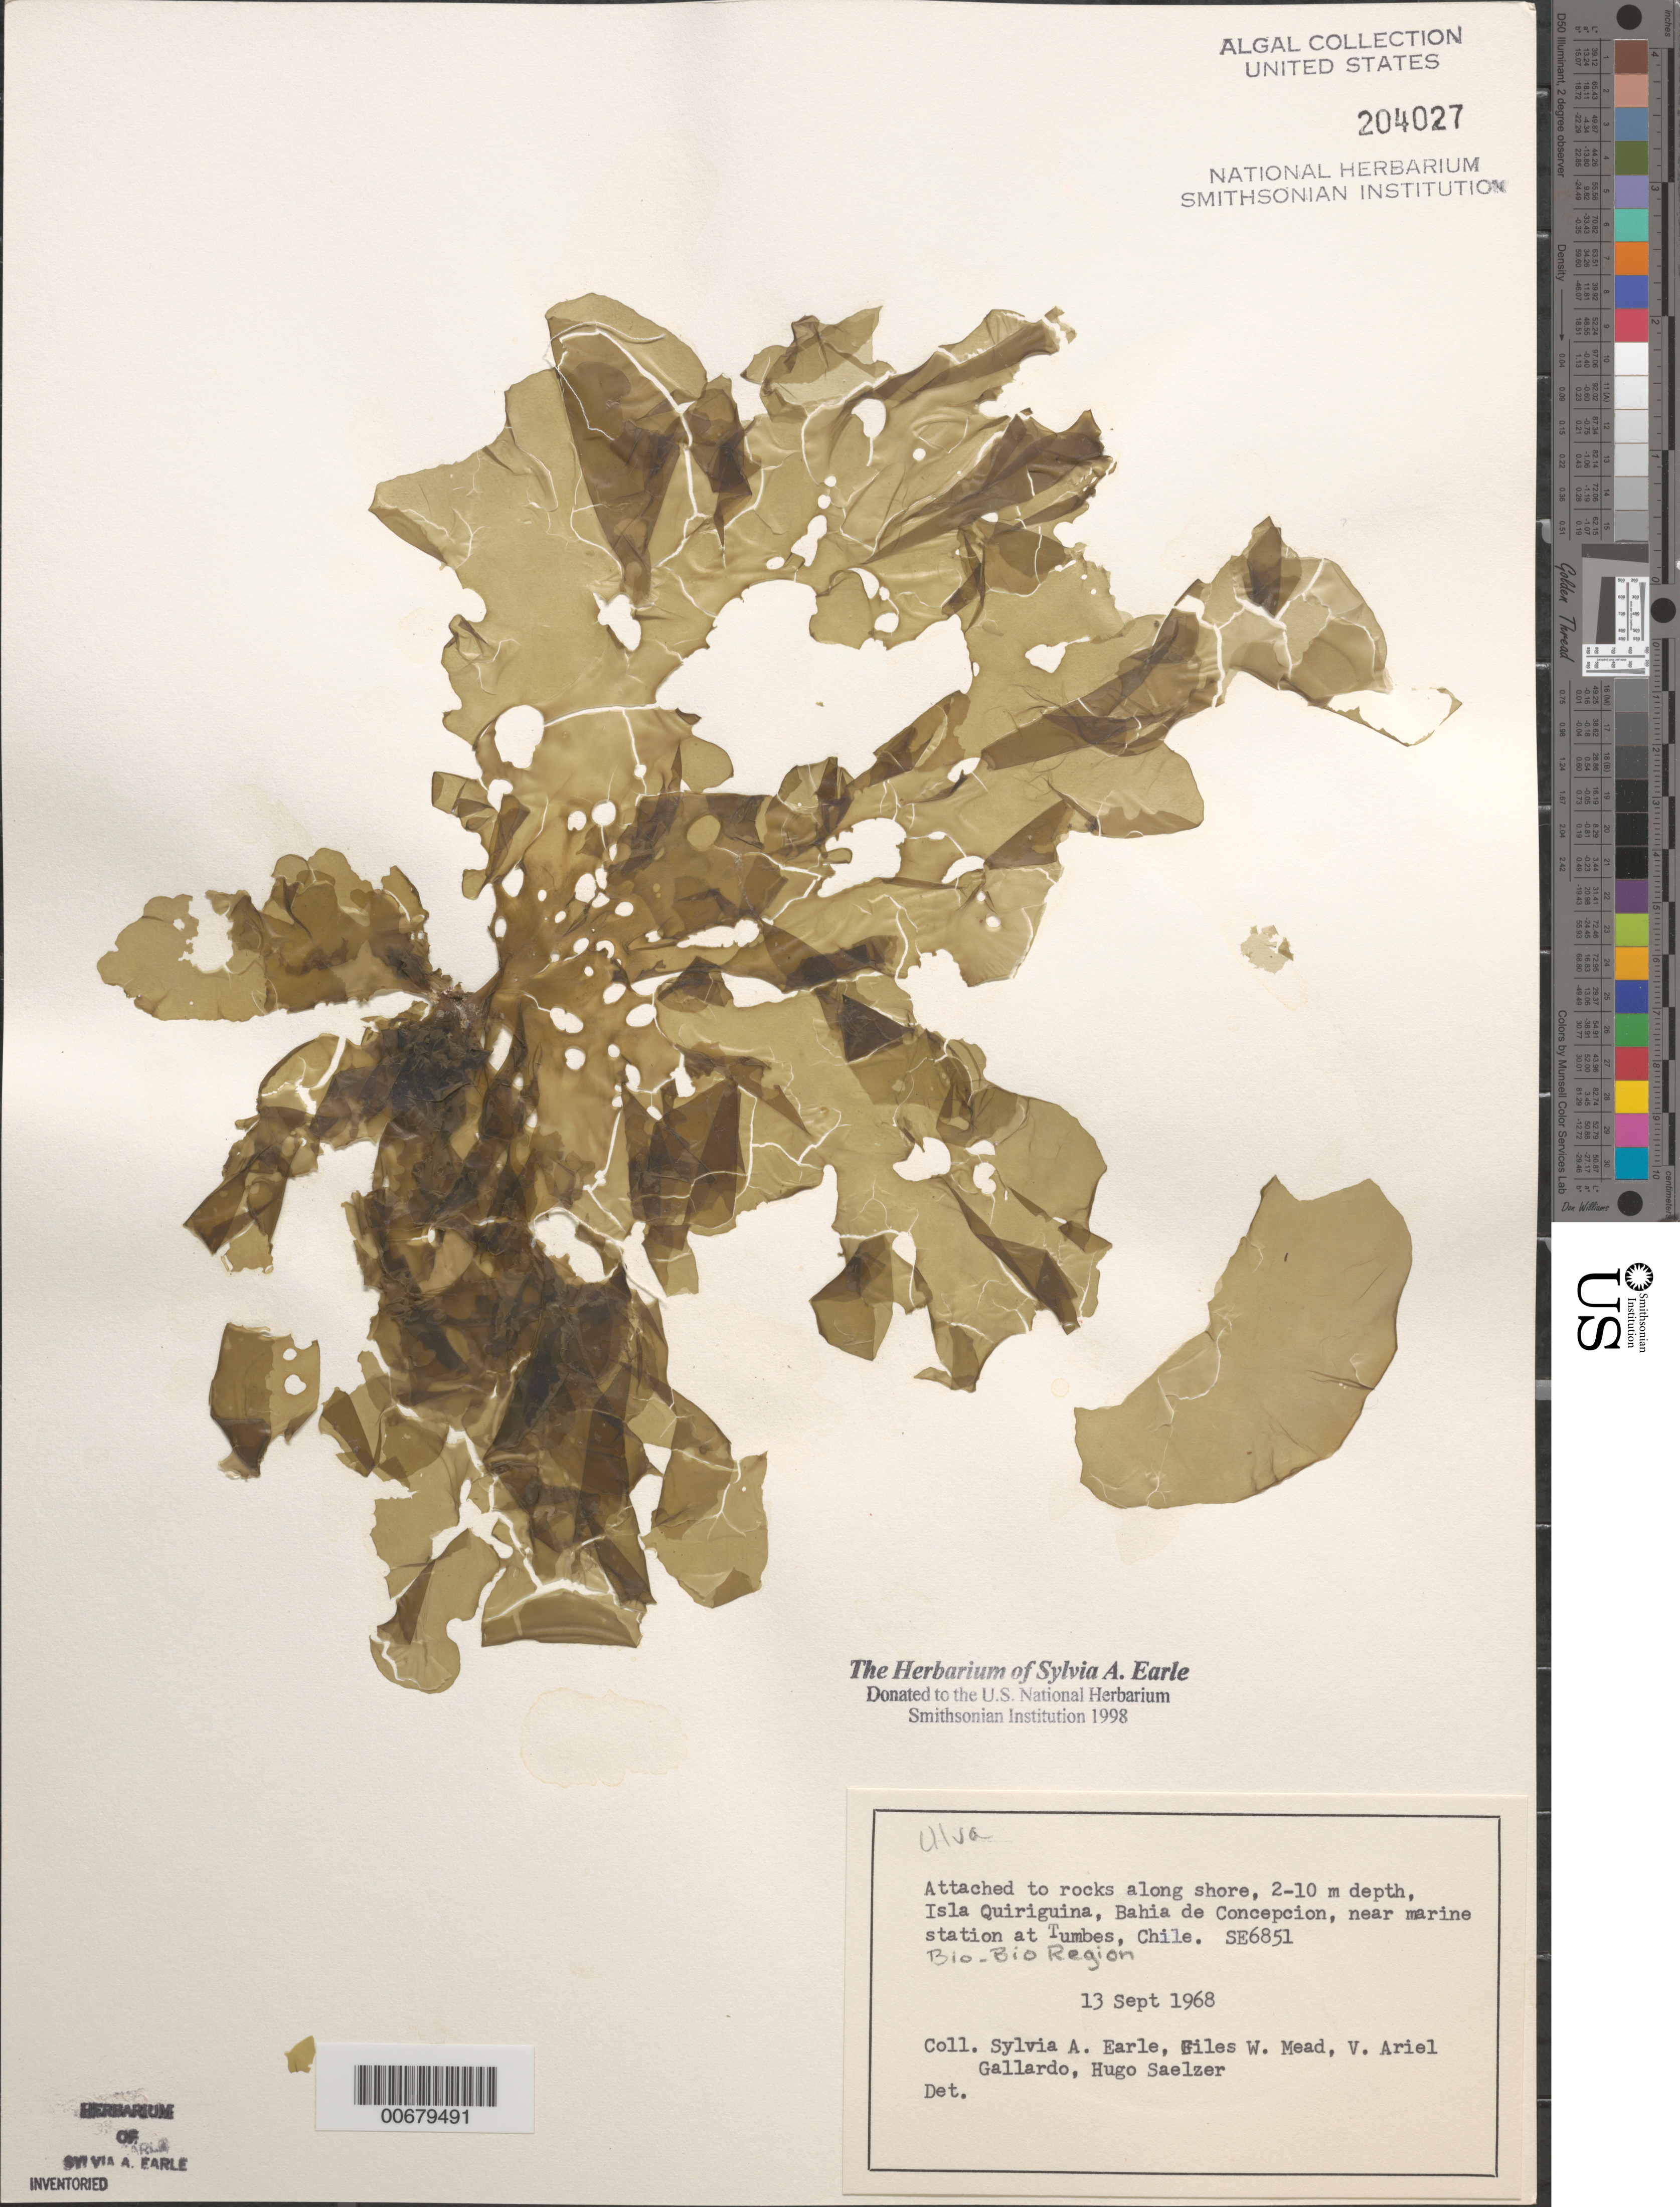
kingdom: Plantae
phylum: Chlorophyta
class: Ulvophyceae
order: Ulvales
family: Ulvaceae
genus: Ulva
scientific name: Ulva sp.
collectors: S. A. Earle, G. W. Mead, V. Gallardo & H. Saelzer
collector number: SE 6851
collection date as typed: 13 Sep 1968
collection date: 1968-09-13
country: Chile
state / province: Bio-Bío (VIII)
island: Isla Quiriquina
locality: Bahía de Concepción, near marine station at Tumbes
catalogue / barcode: US 204027